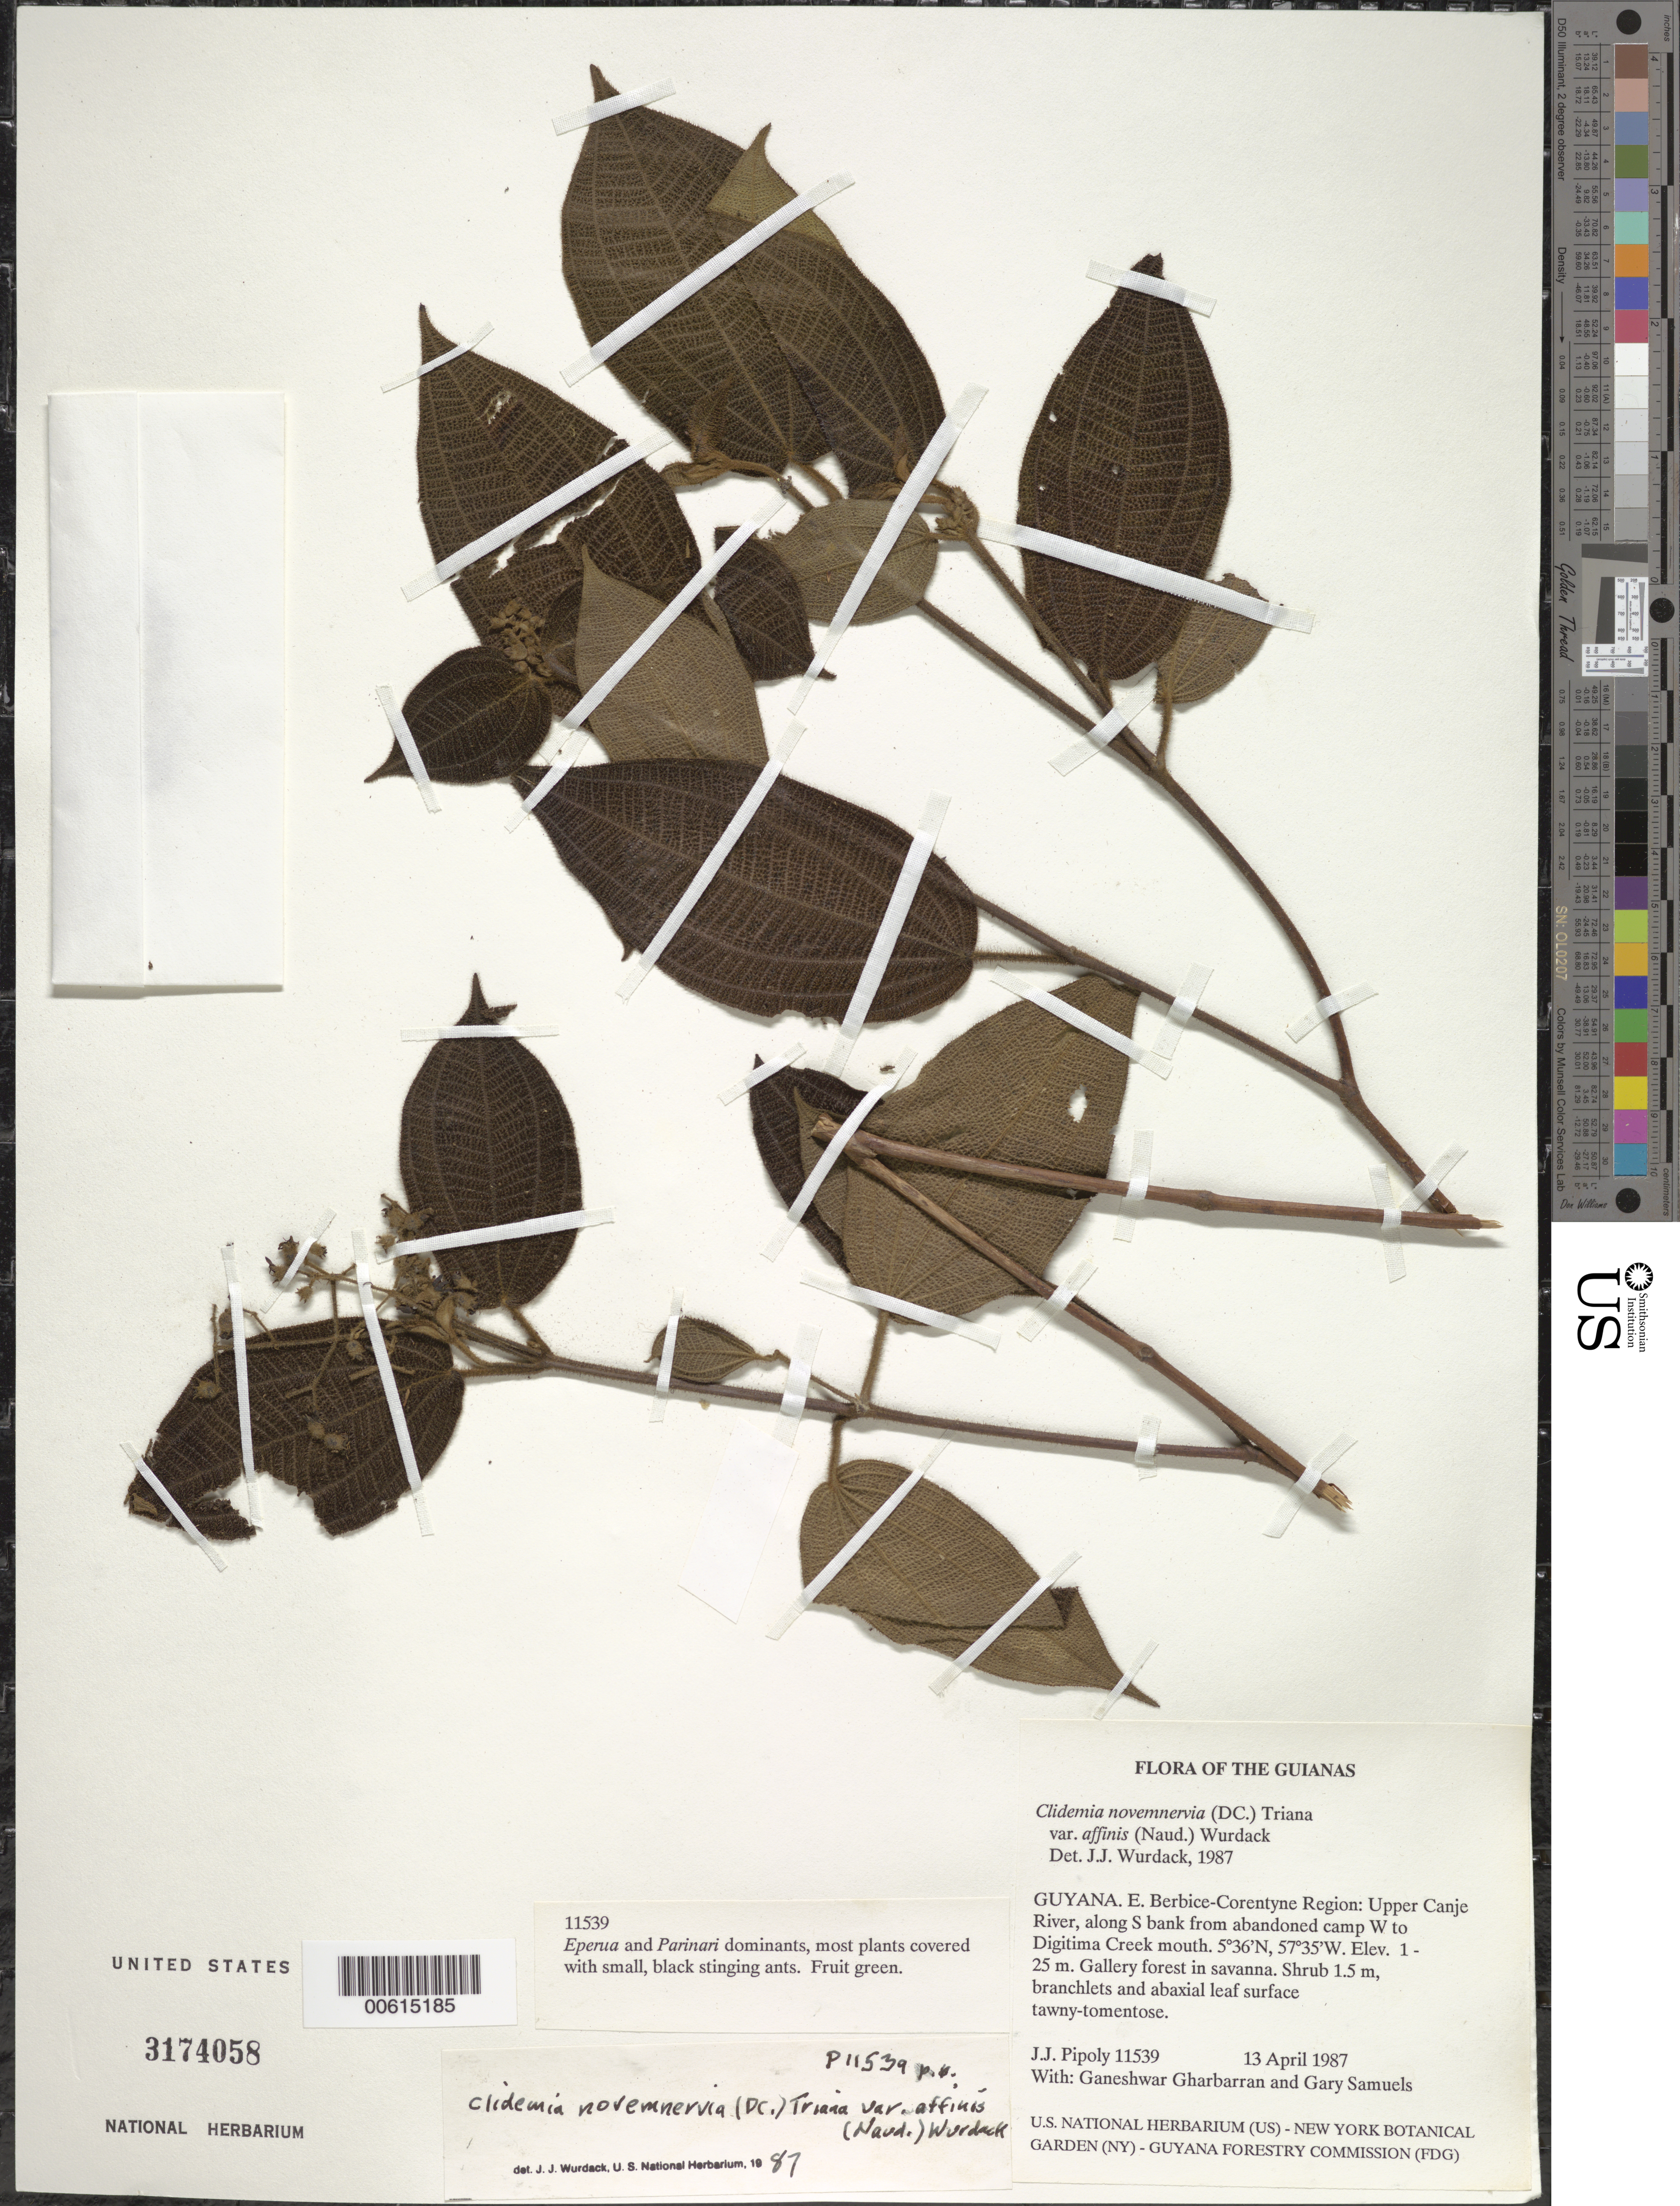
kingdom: Plantae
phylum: Tracheophyta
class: Magnoliopsida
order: Myrtales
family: Melastomataceae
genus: Clidemia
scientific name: Clidemia novemnervia var. affinis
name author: (Naudin) Wurdack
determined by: Wurdack, John J., (US), US (UNITED STATES)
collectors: J. J. Pipoly, G. Gharbarran & G. Samuels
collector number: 11539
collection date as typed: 13 April 1987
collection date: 1987-04-13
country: Guyana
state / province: E. Berbice-Corentyne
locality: Upper Canje River, S bank from abandoned Amerindian logging camp W to Digitima Cr. mouth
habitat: Gallery forest in savanna; Eperua and Parinari dominants, most plants covered with small, black, stinging ants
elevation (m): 1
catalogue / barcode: US 3174058